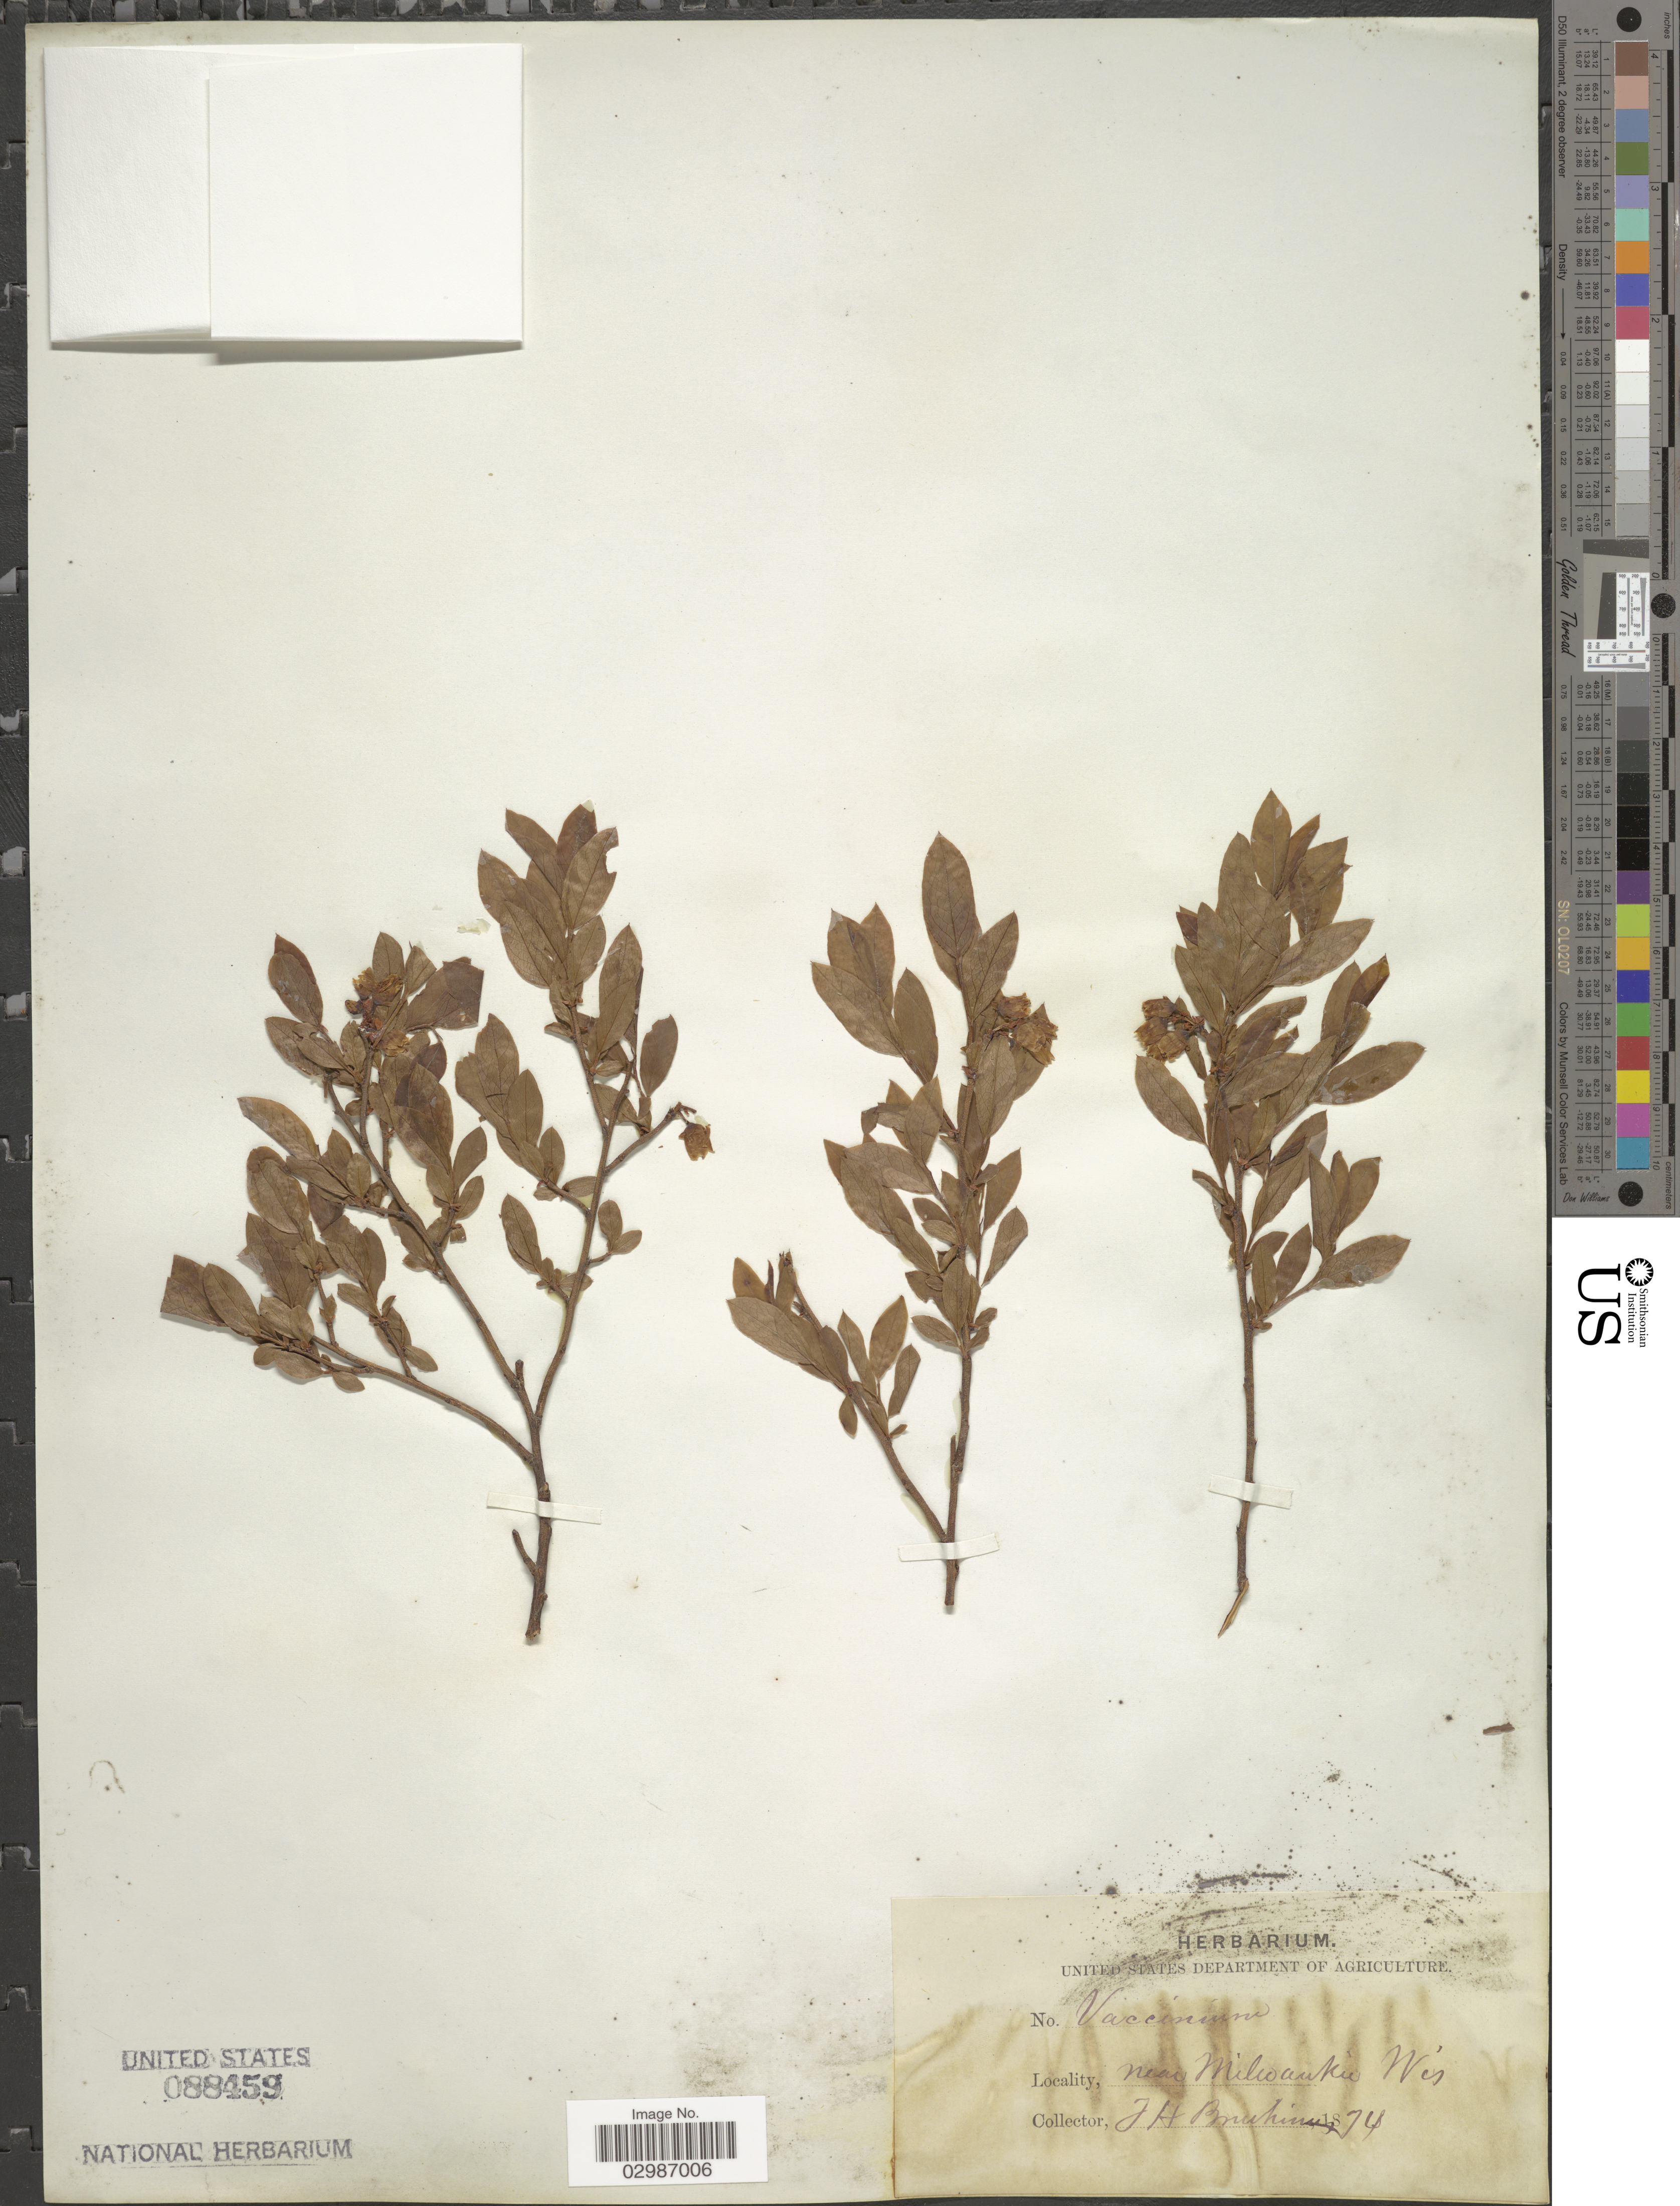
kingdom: Plantae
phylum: Tracheophyta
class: Magnoliopsida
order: Ericales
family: Ericaceae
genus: Vaccinium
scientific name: Vaccinium angustifolium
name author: Aiton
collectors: T. Bruhin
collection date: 1874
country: United States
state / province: Wisconsin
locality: New Milwaukie.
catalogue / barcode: US 88459